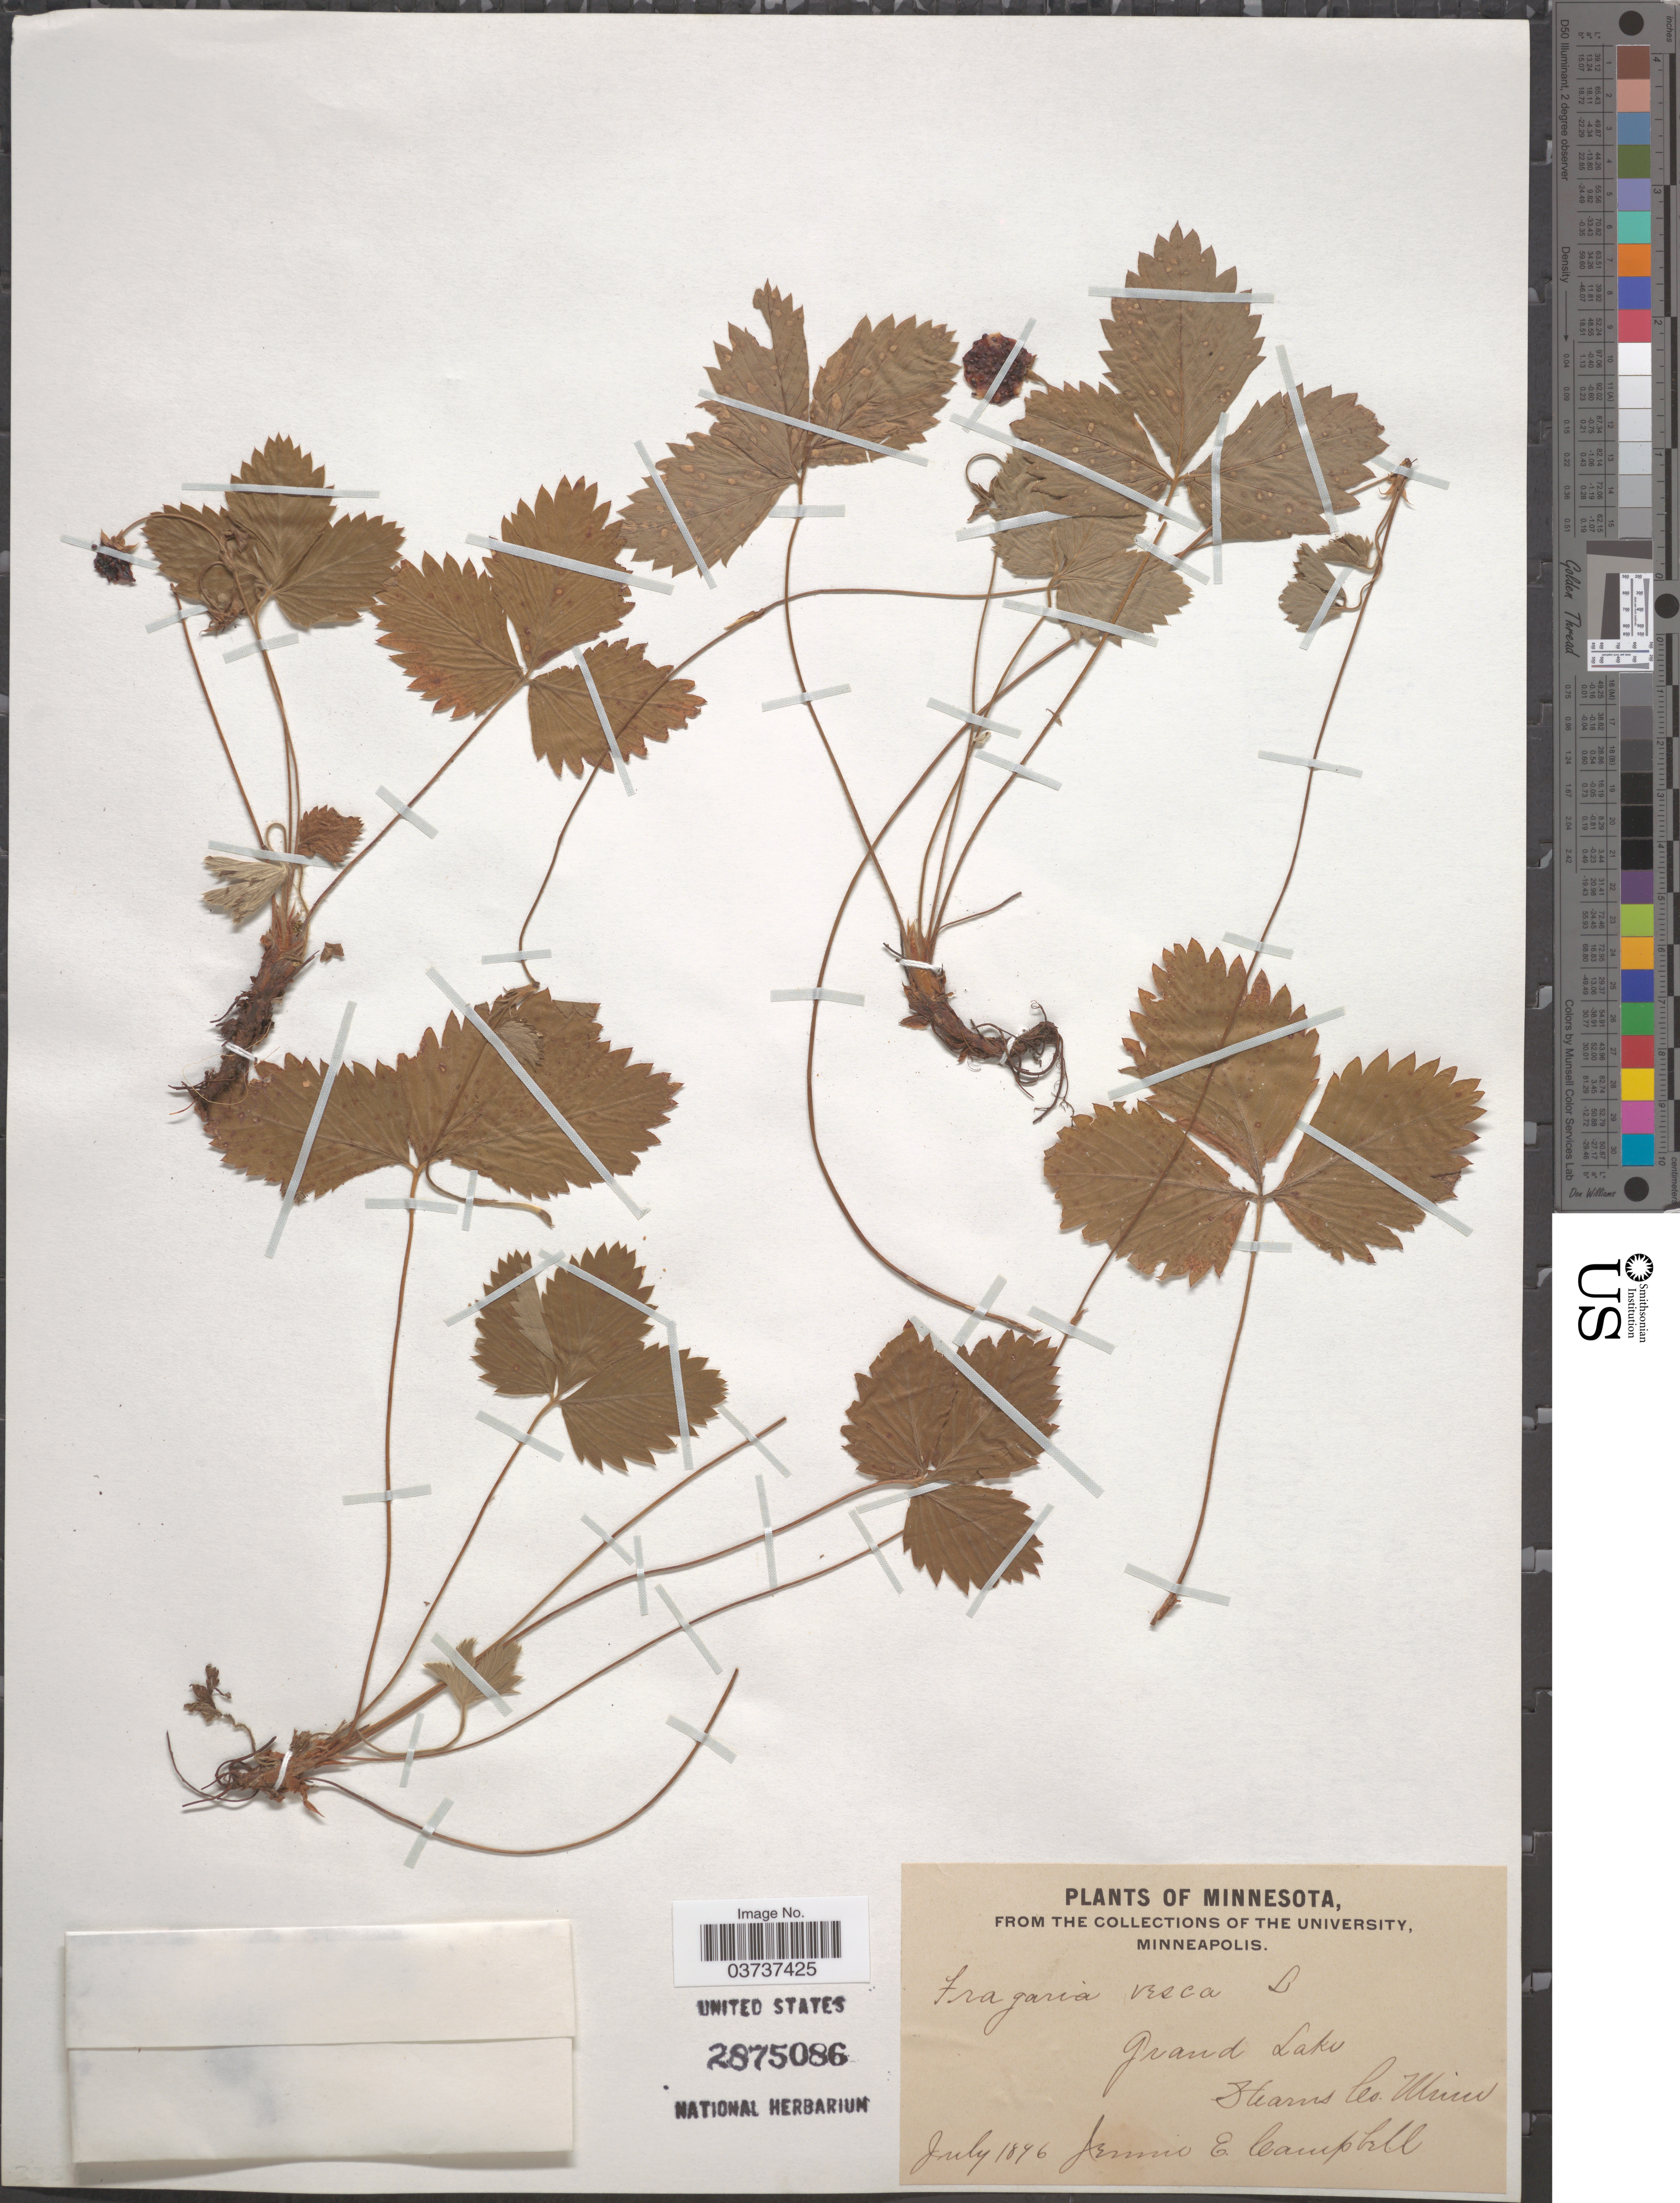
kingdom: Plantae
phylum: Tracheophyta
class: Magnoliopsida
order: Rosales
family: Rosaceae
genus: Fragaria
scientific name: Fragaria vesca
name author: L.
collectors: J. E. Campbell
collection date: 1896-07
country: United States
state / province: Minnesota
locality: Grand Lake. Stearns Co.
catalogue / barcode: US 2875086